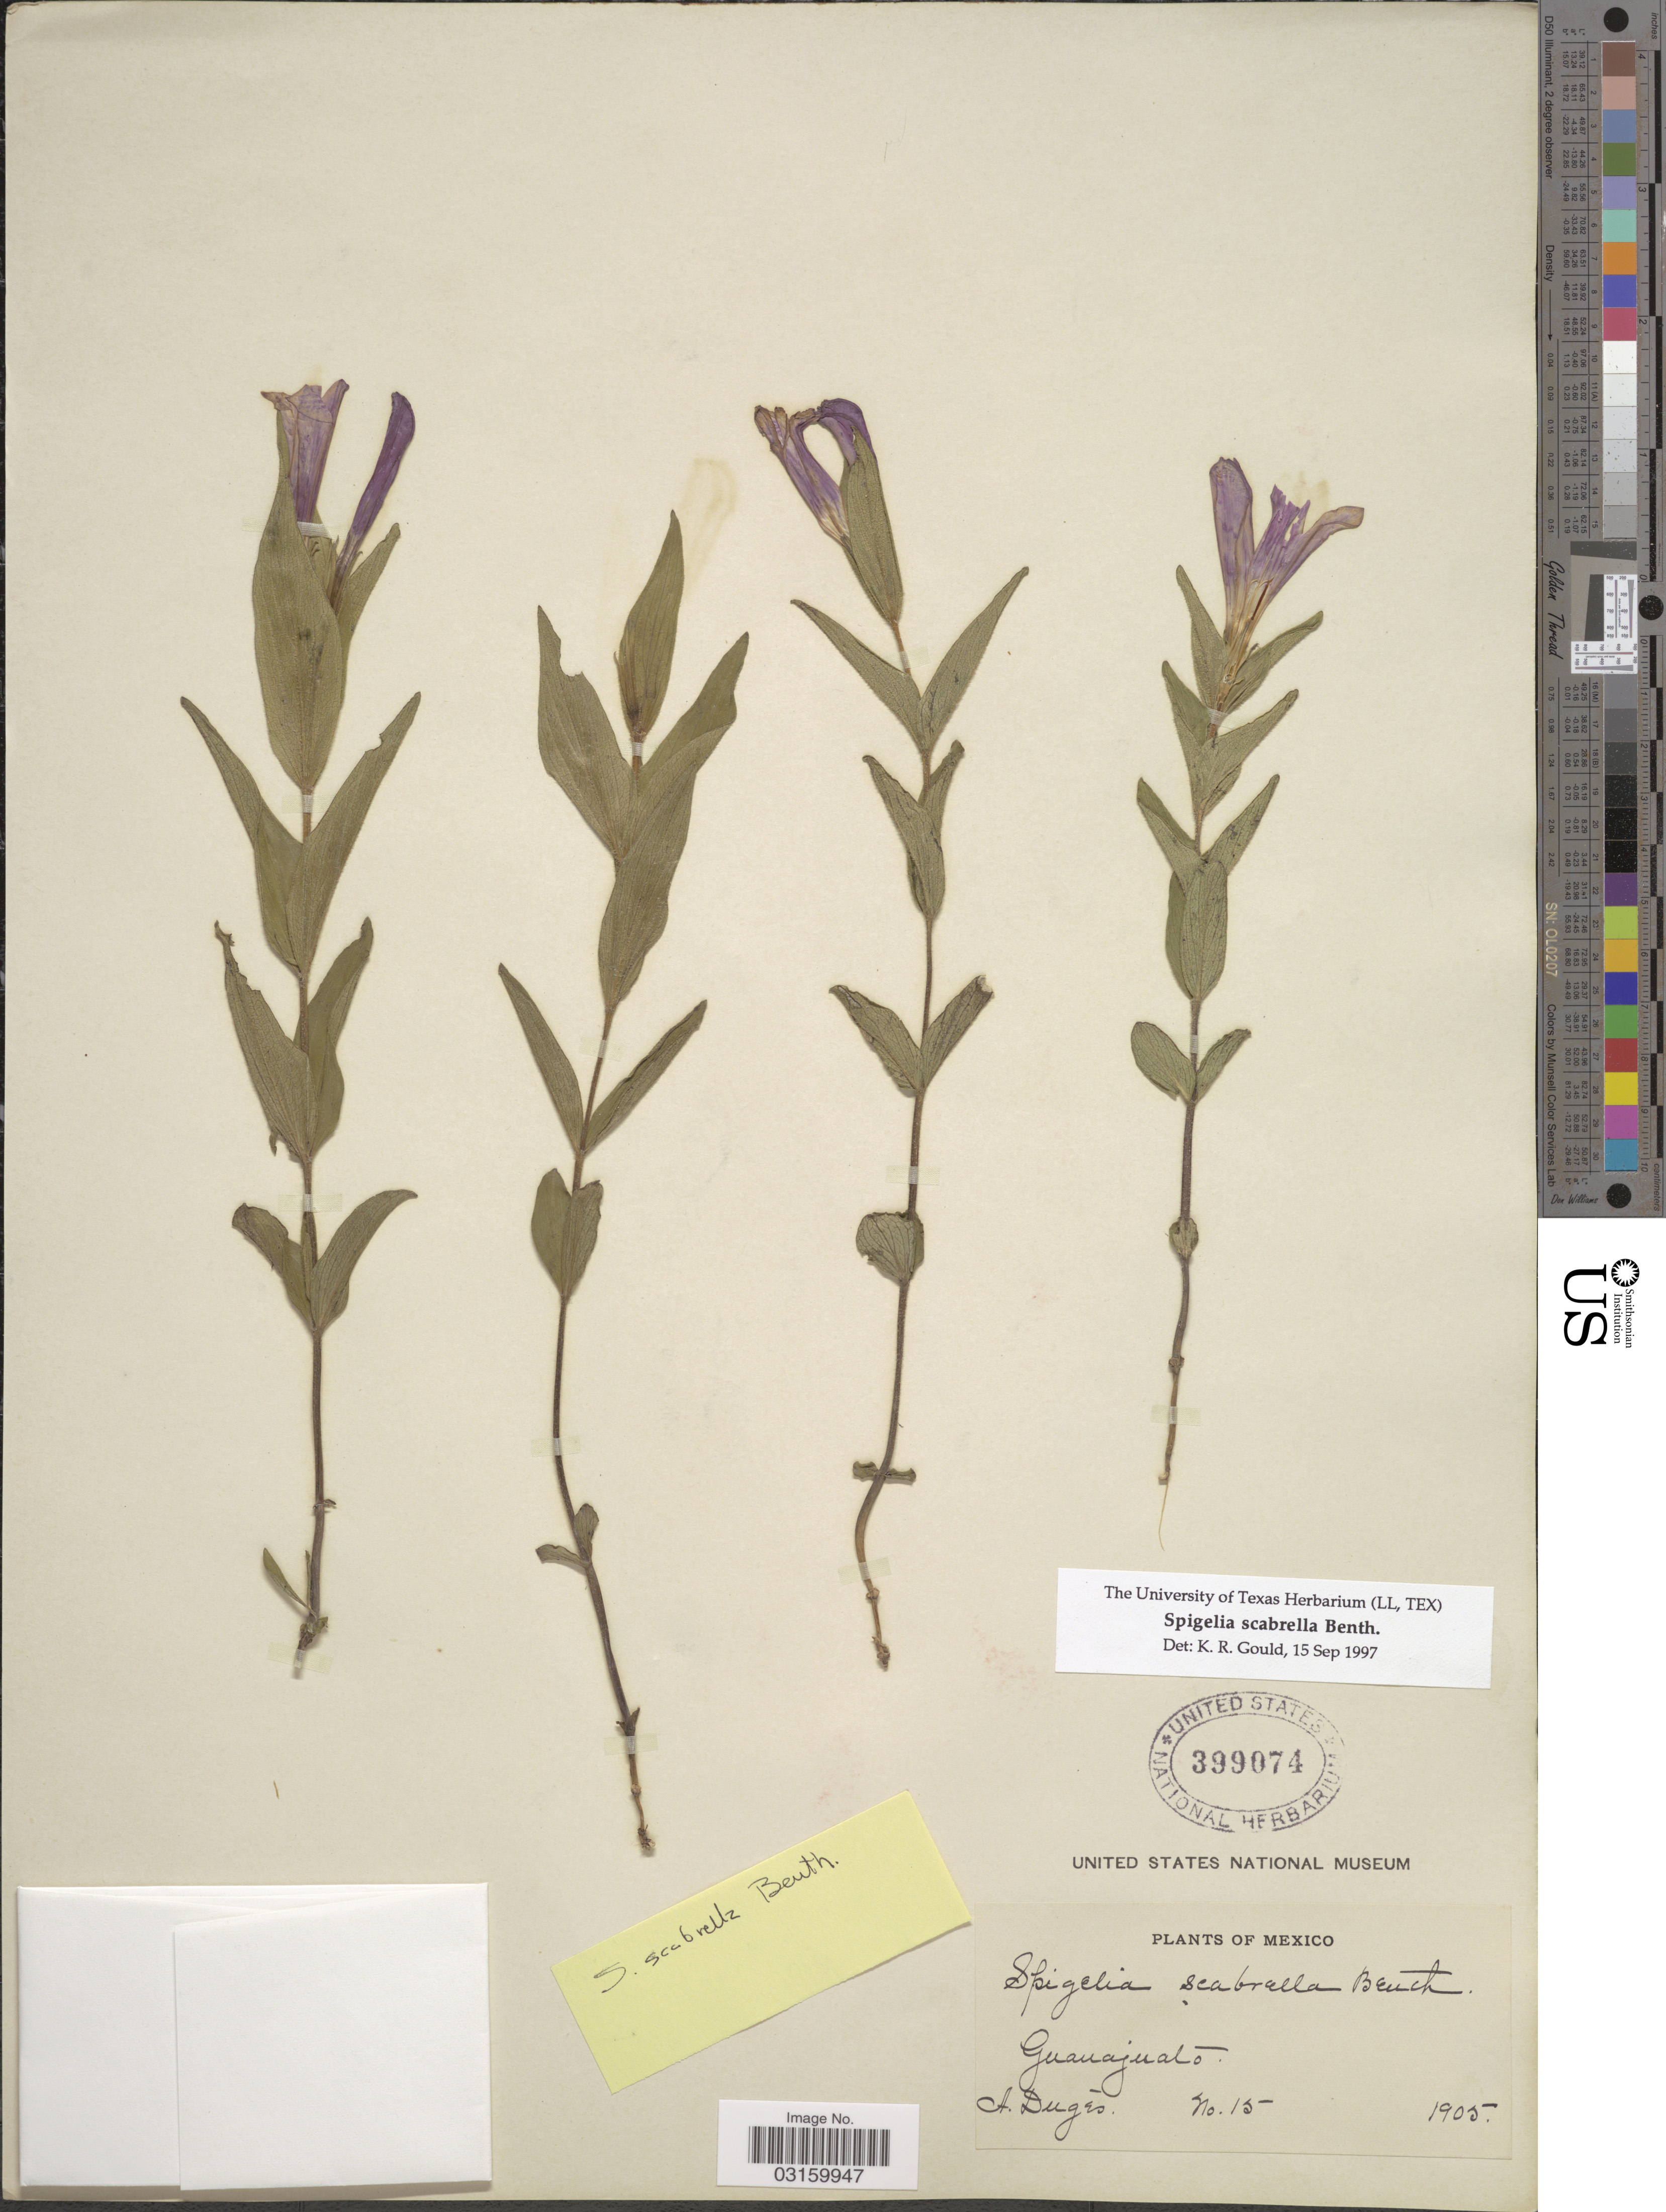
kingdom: Plantae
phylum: Tracheophyta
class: Magnoliopsida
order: Gentianales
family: Loganiaceae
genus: Spigelia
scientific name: Spigelia scabrella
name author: Benth.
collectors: A. Dugès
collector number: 15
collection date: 1905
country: Mexico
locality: Guanajuato.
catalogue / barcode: US 399074